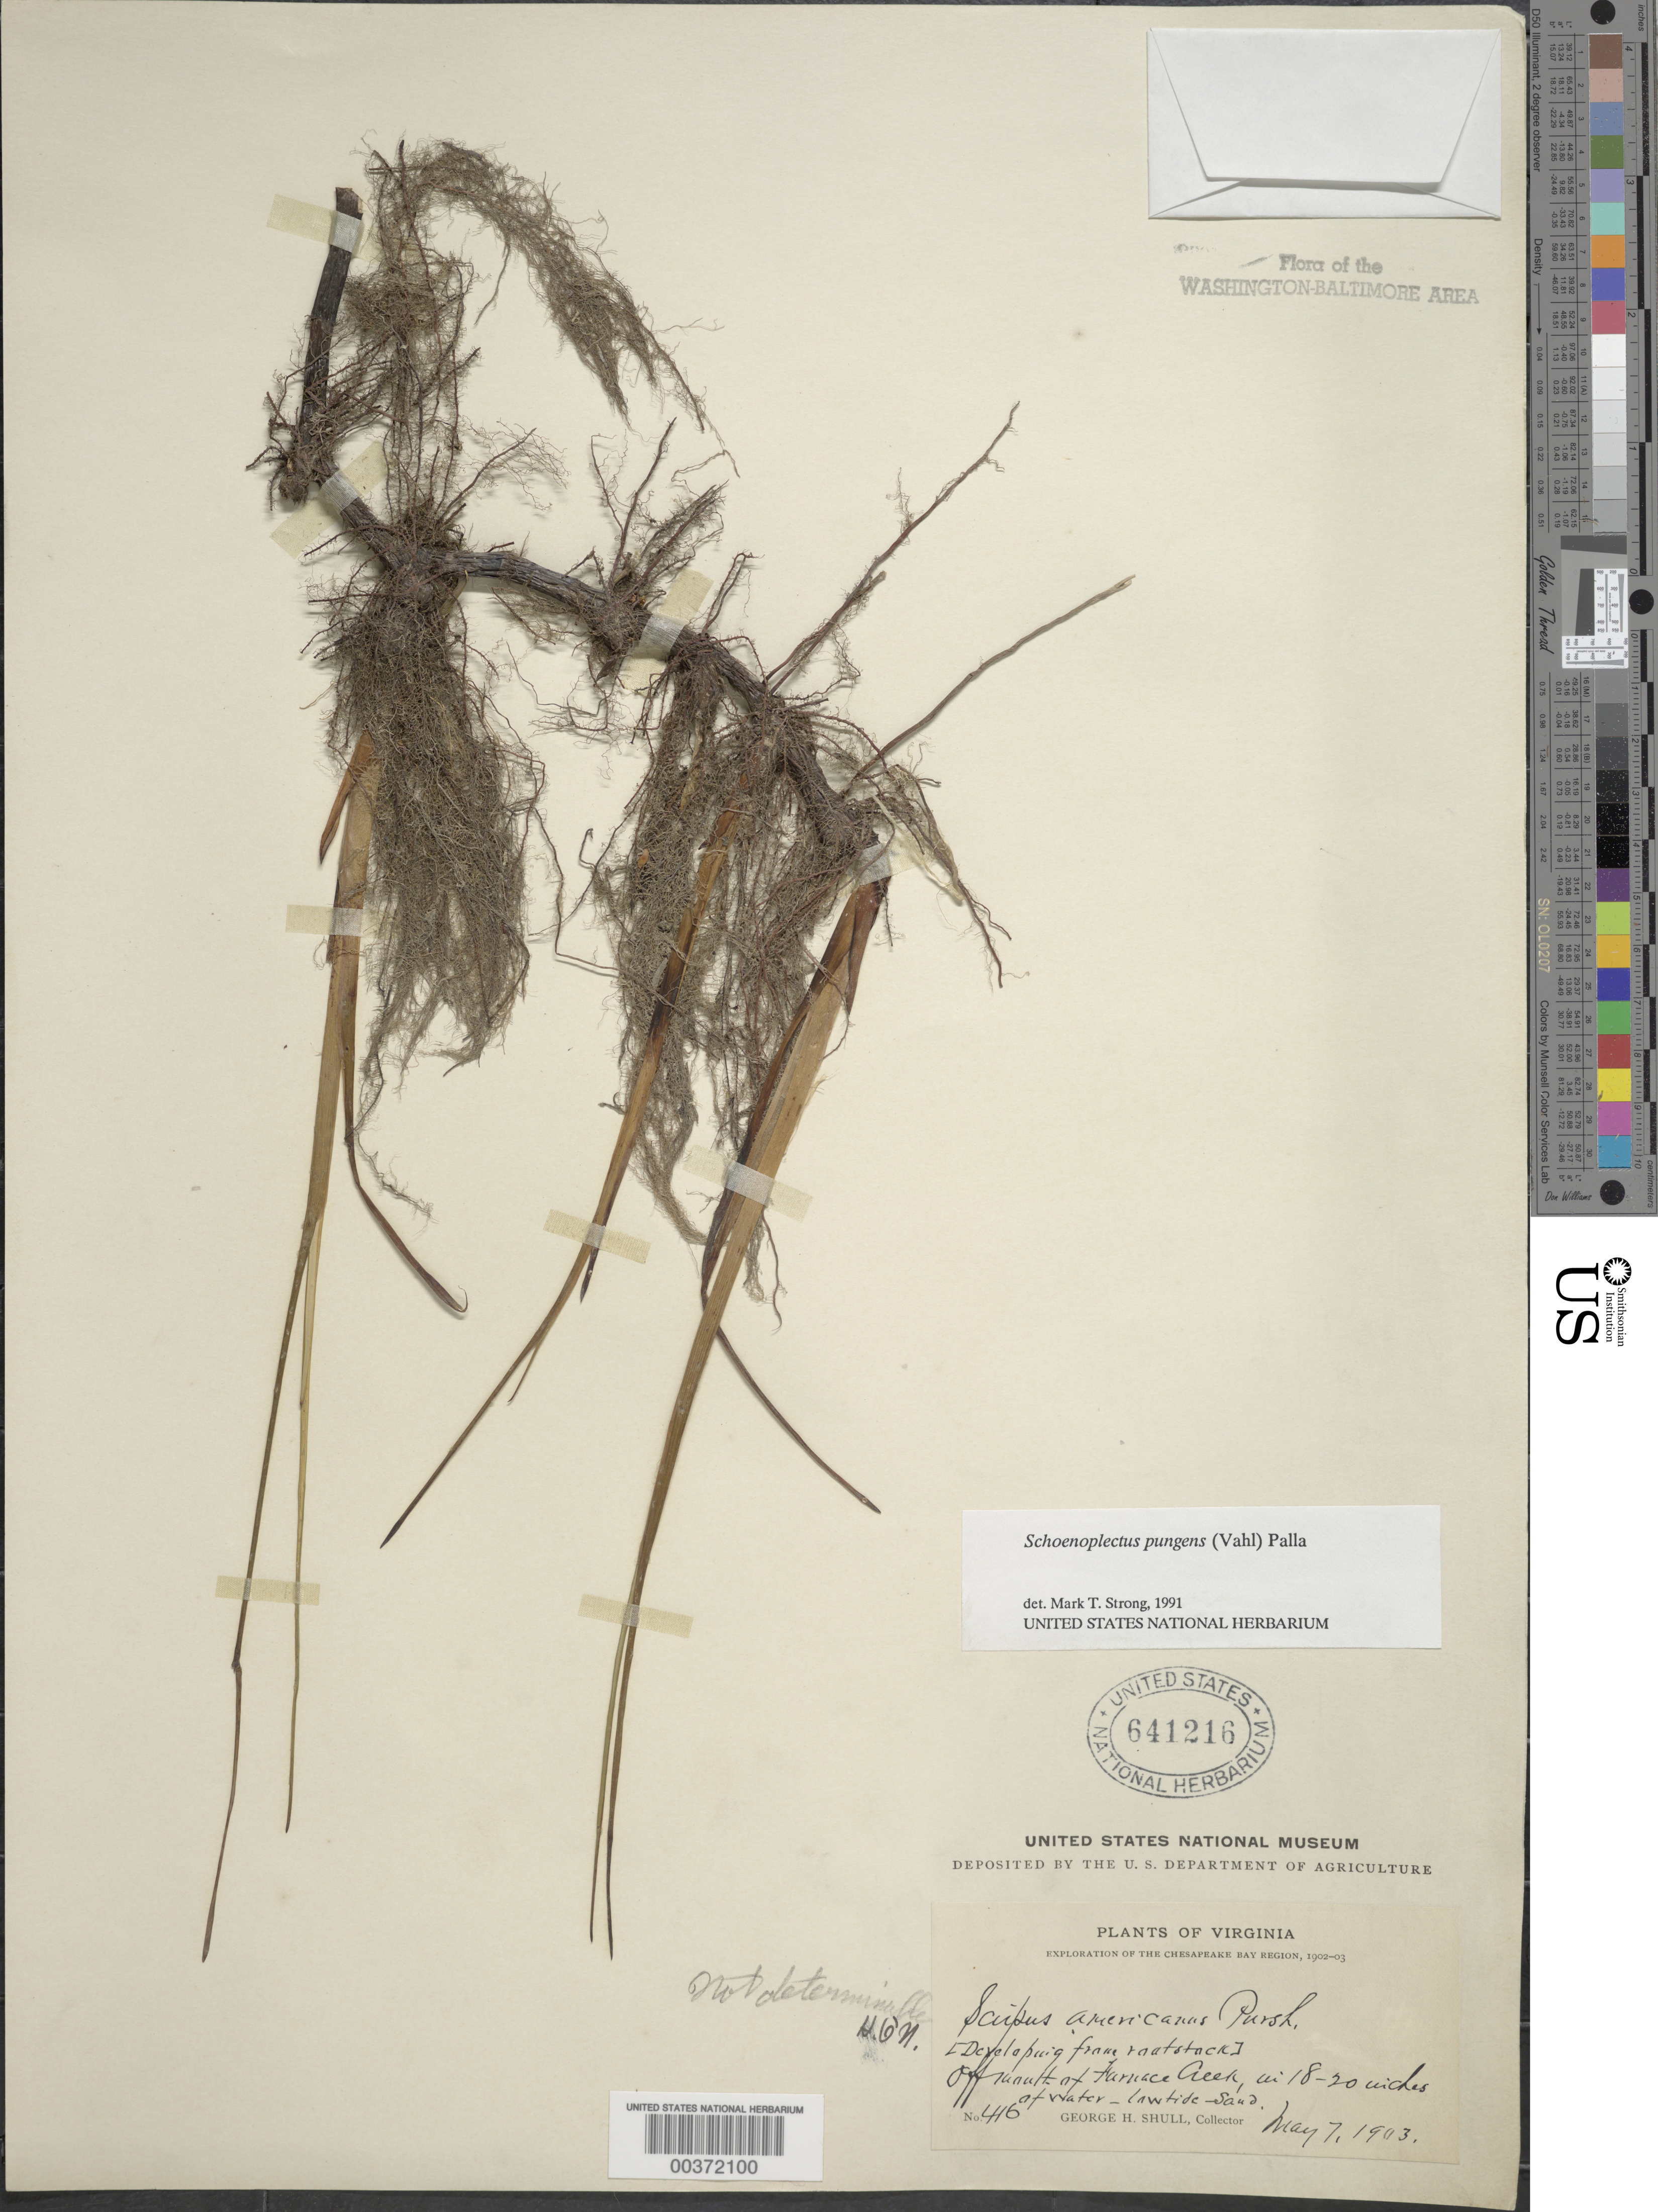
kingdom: Plantae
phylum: Tracheophyta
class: Liliopsida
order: Poales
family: Cyperaceae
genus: Schoenoplectus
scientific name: Schoenoplectus americanus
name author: (Pers.) Volkart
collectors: G. H. Shull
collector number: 416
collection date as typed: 07 May 1903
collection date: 1903-05-07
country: United States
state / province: Virginia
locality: Furnace Creek mouth vicinity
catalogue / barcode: US 641216